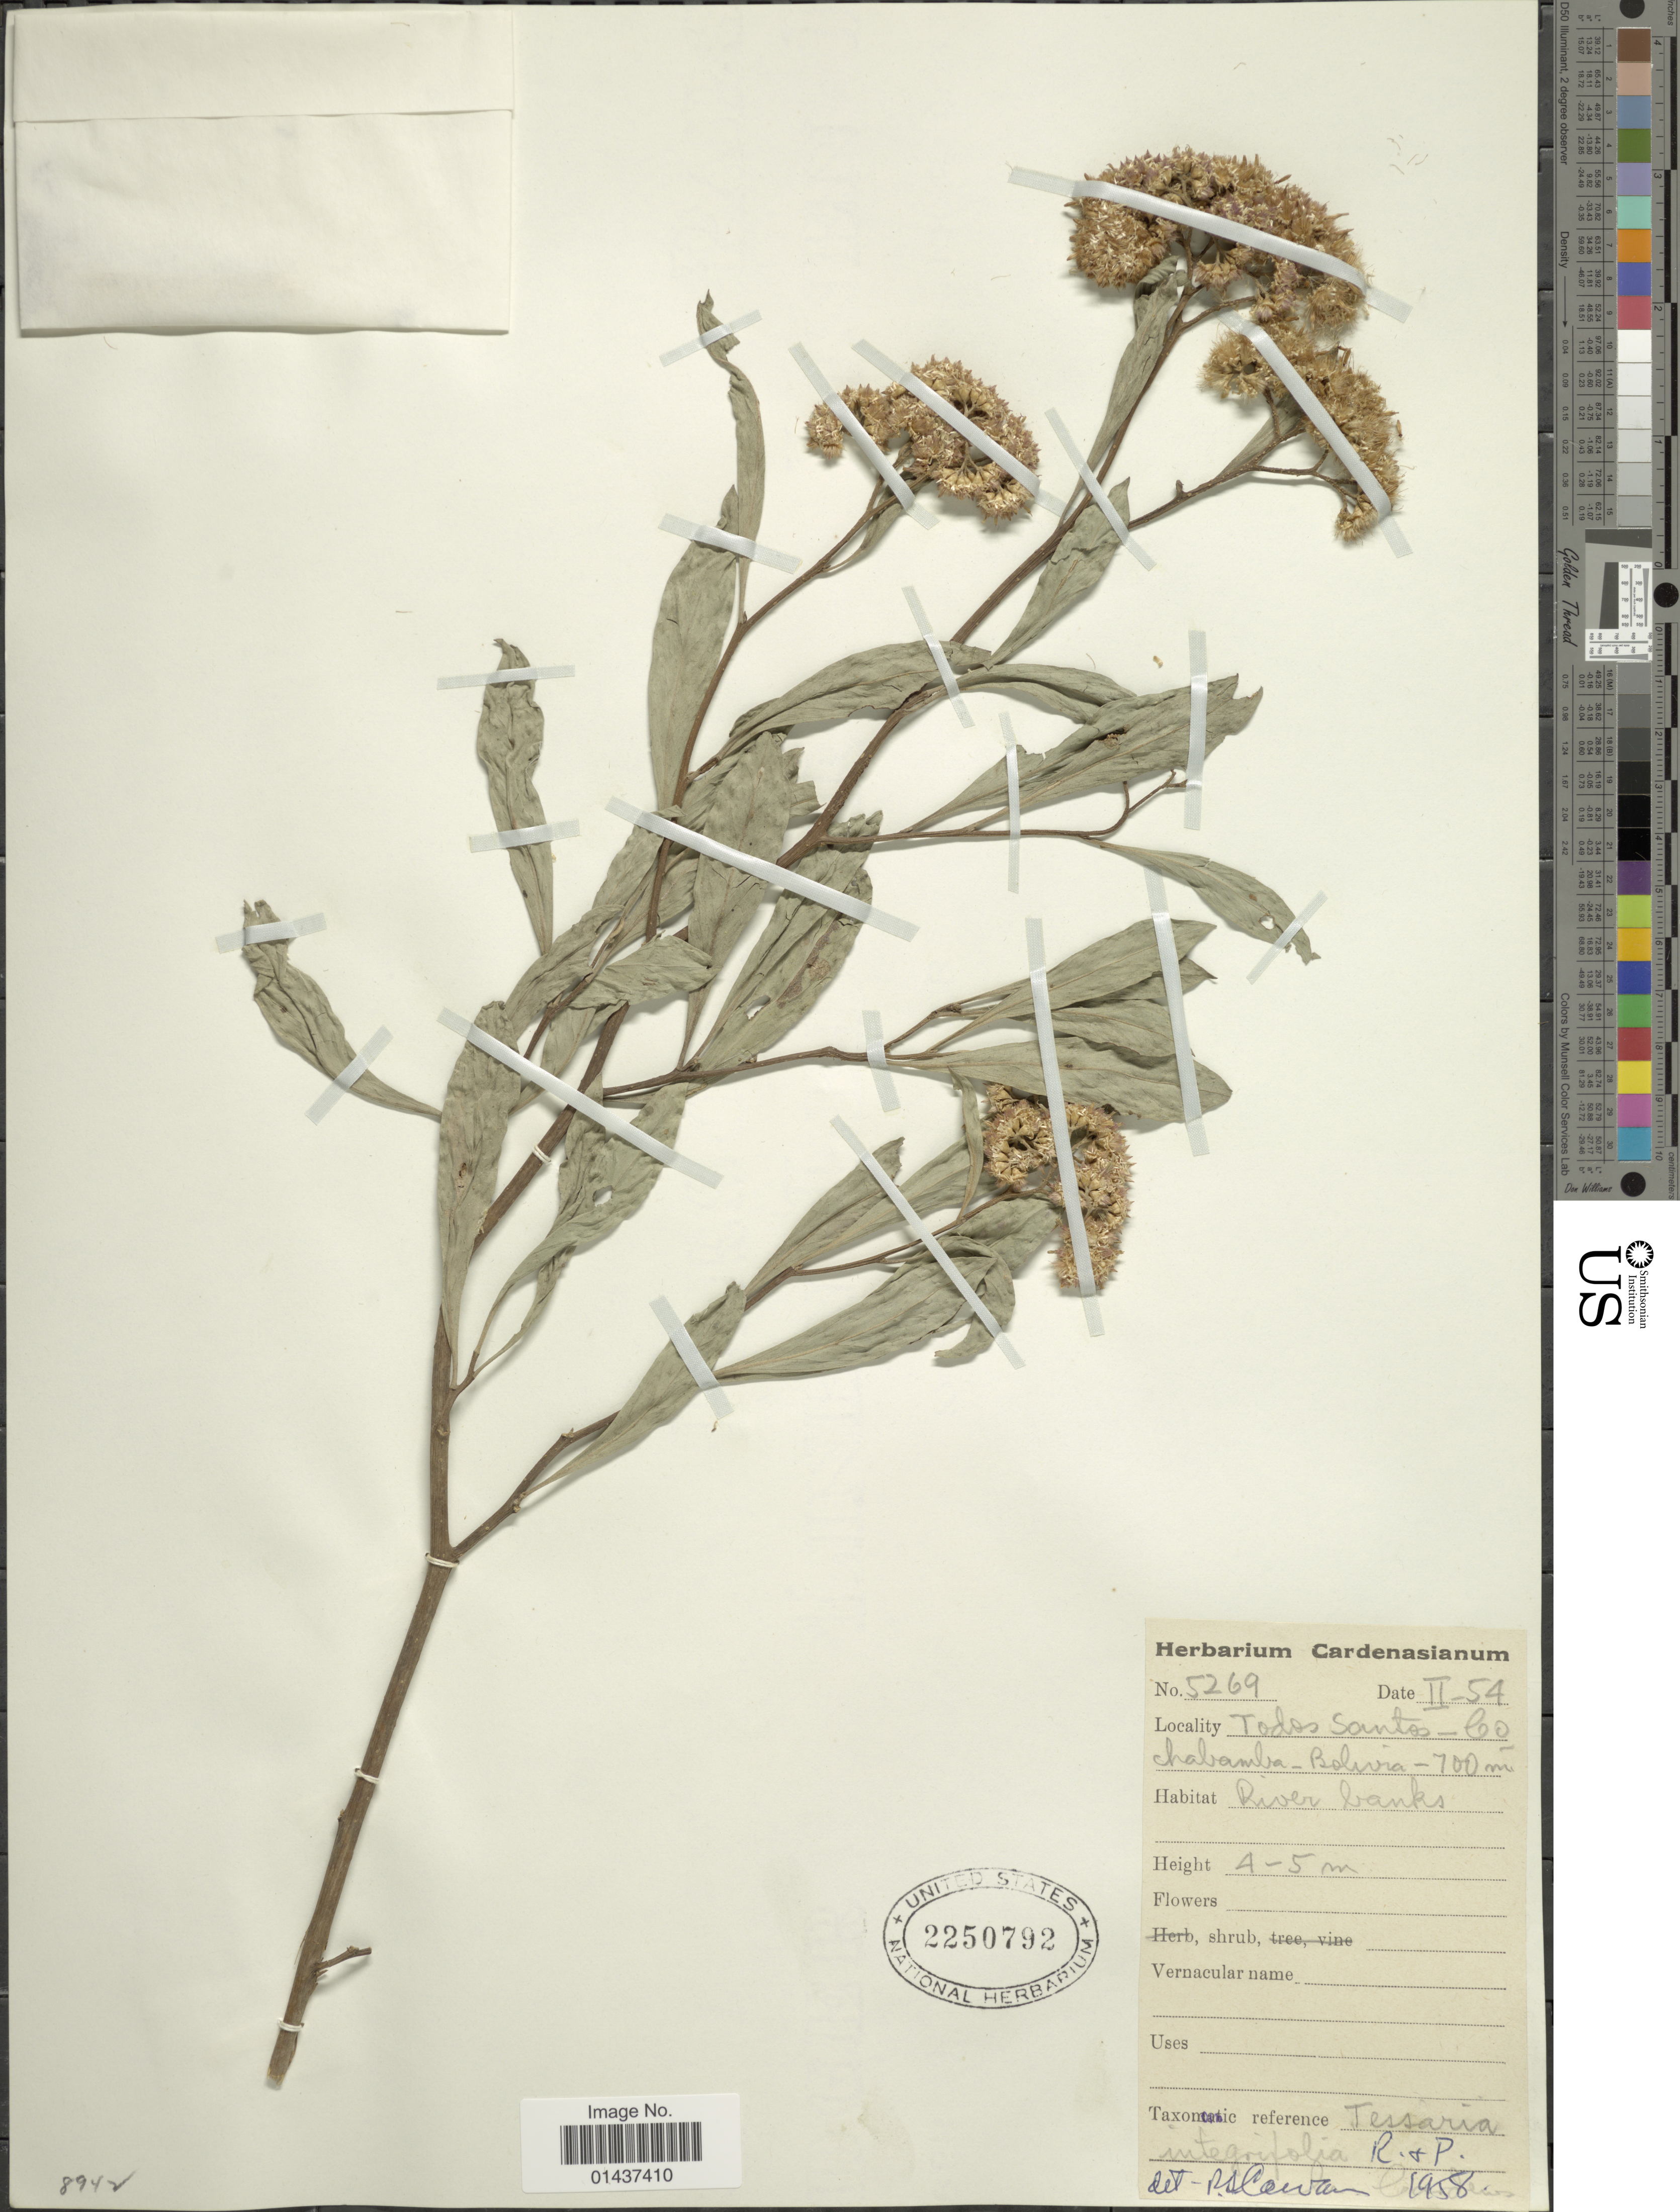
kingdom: Plantae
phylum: Tracheophyta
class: Magnoliopsida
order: Asterales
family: Asteraceae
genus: Tessaria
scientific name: Tessaria integrifolia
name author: Ruiz & Pav.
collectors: ex herb. Cardenasianum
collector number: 5269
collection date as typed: Transcribed d/m/y: /2/54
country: Bolivia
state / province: Cochabamba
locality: Todos Santos, River banks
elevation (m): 700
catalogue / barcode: US 2250792